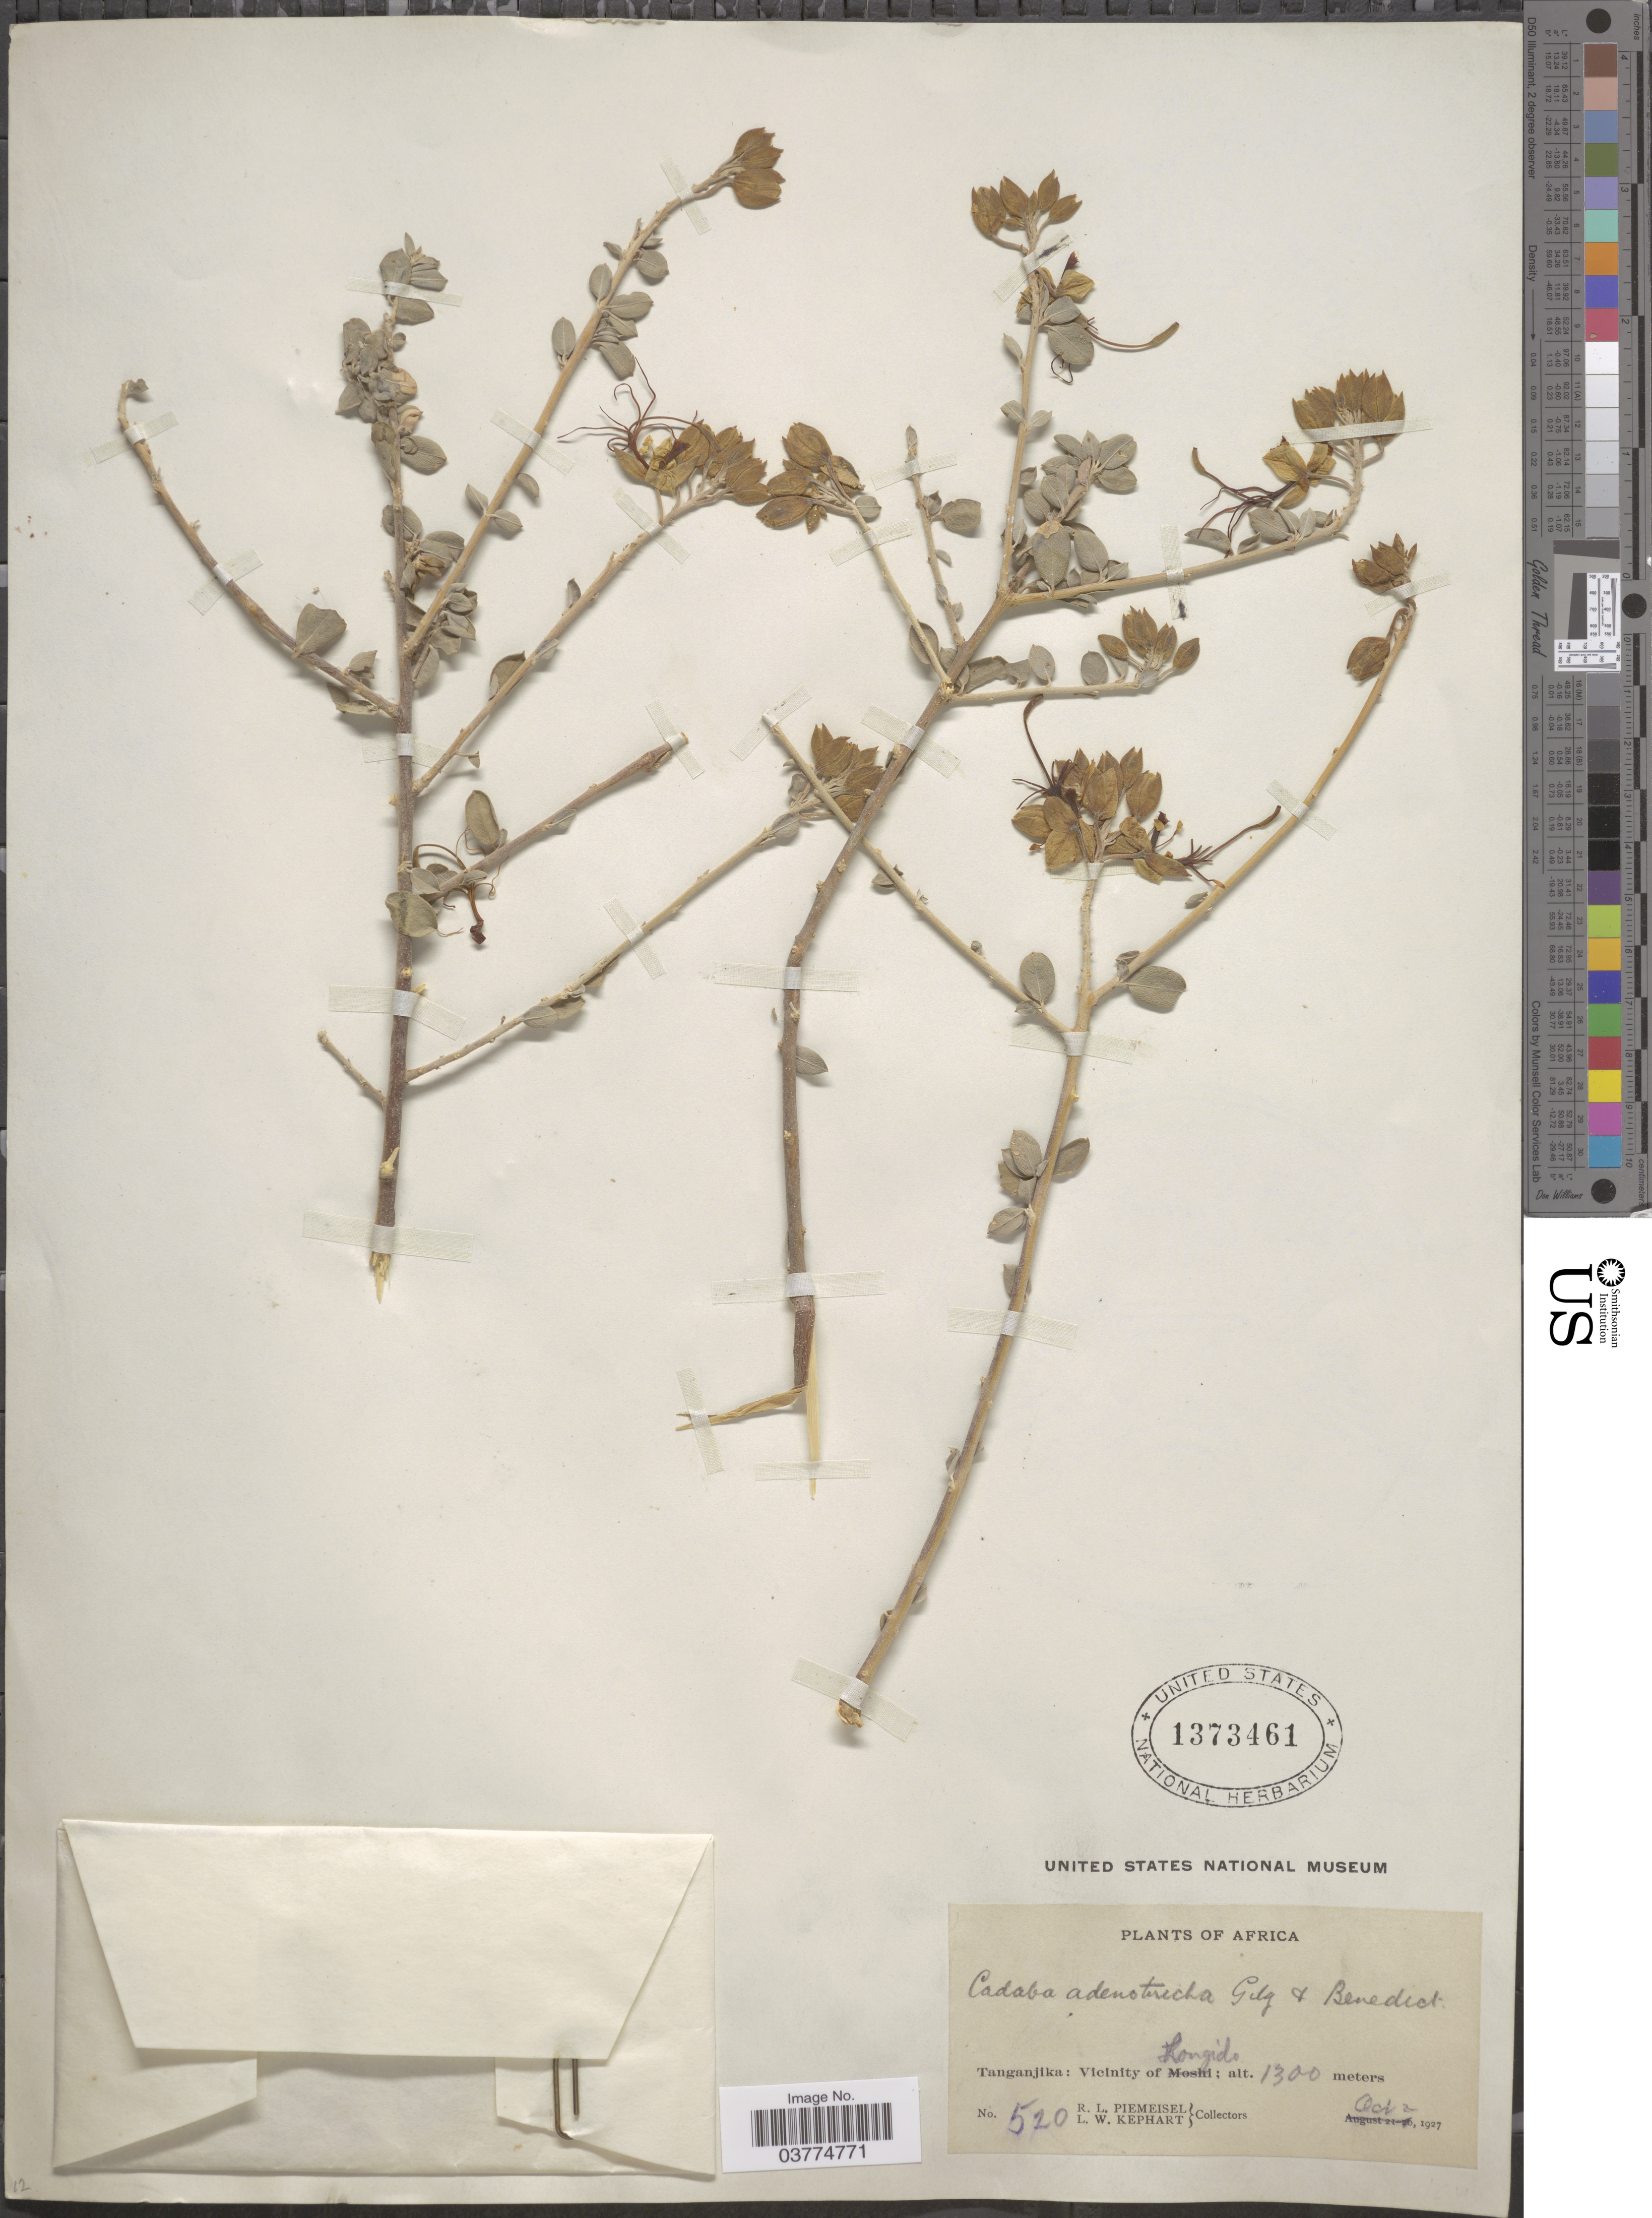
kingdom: Plantae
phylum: Tracheophyta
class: Magnoliopsida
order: Brassicales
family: Capparaceae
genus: Cadaba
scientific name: Cadaba adenotricha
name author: Gilg & Gilg-Ben.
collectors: R. L. Piemeisel & L. W. Kephart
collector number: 520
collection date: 1927-10-02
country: Tanzania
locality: Tanganjika: Vicinity of Longido.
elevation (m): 1300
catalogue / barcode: US 1373461